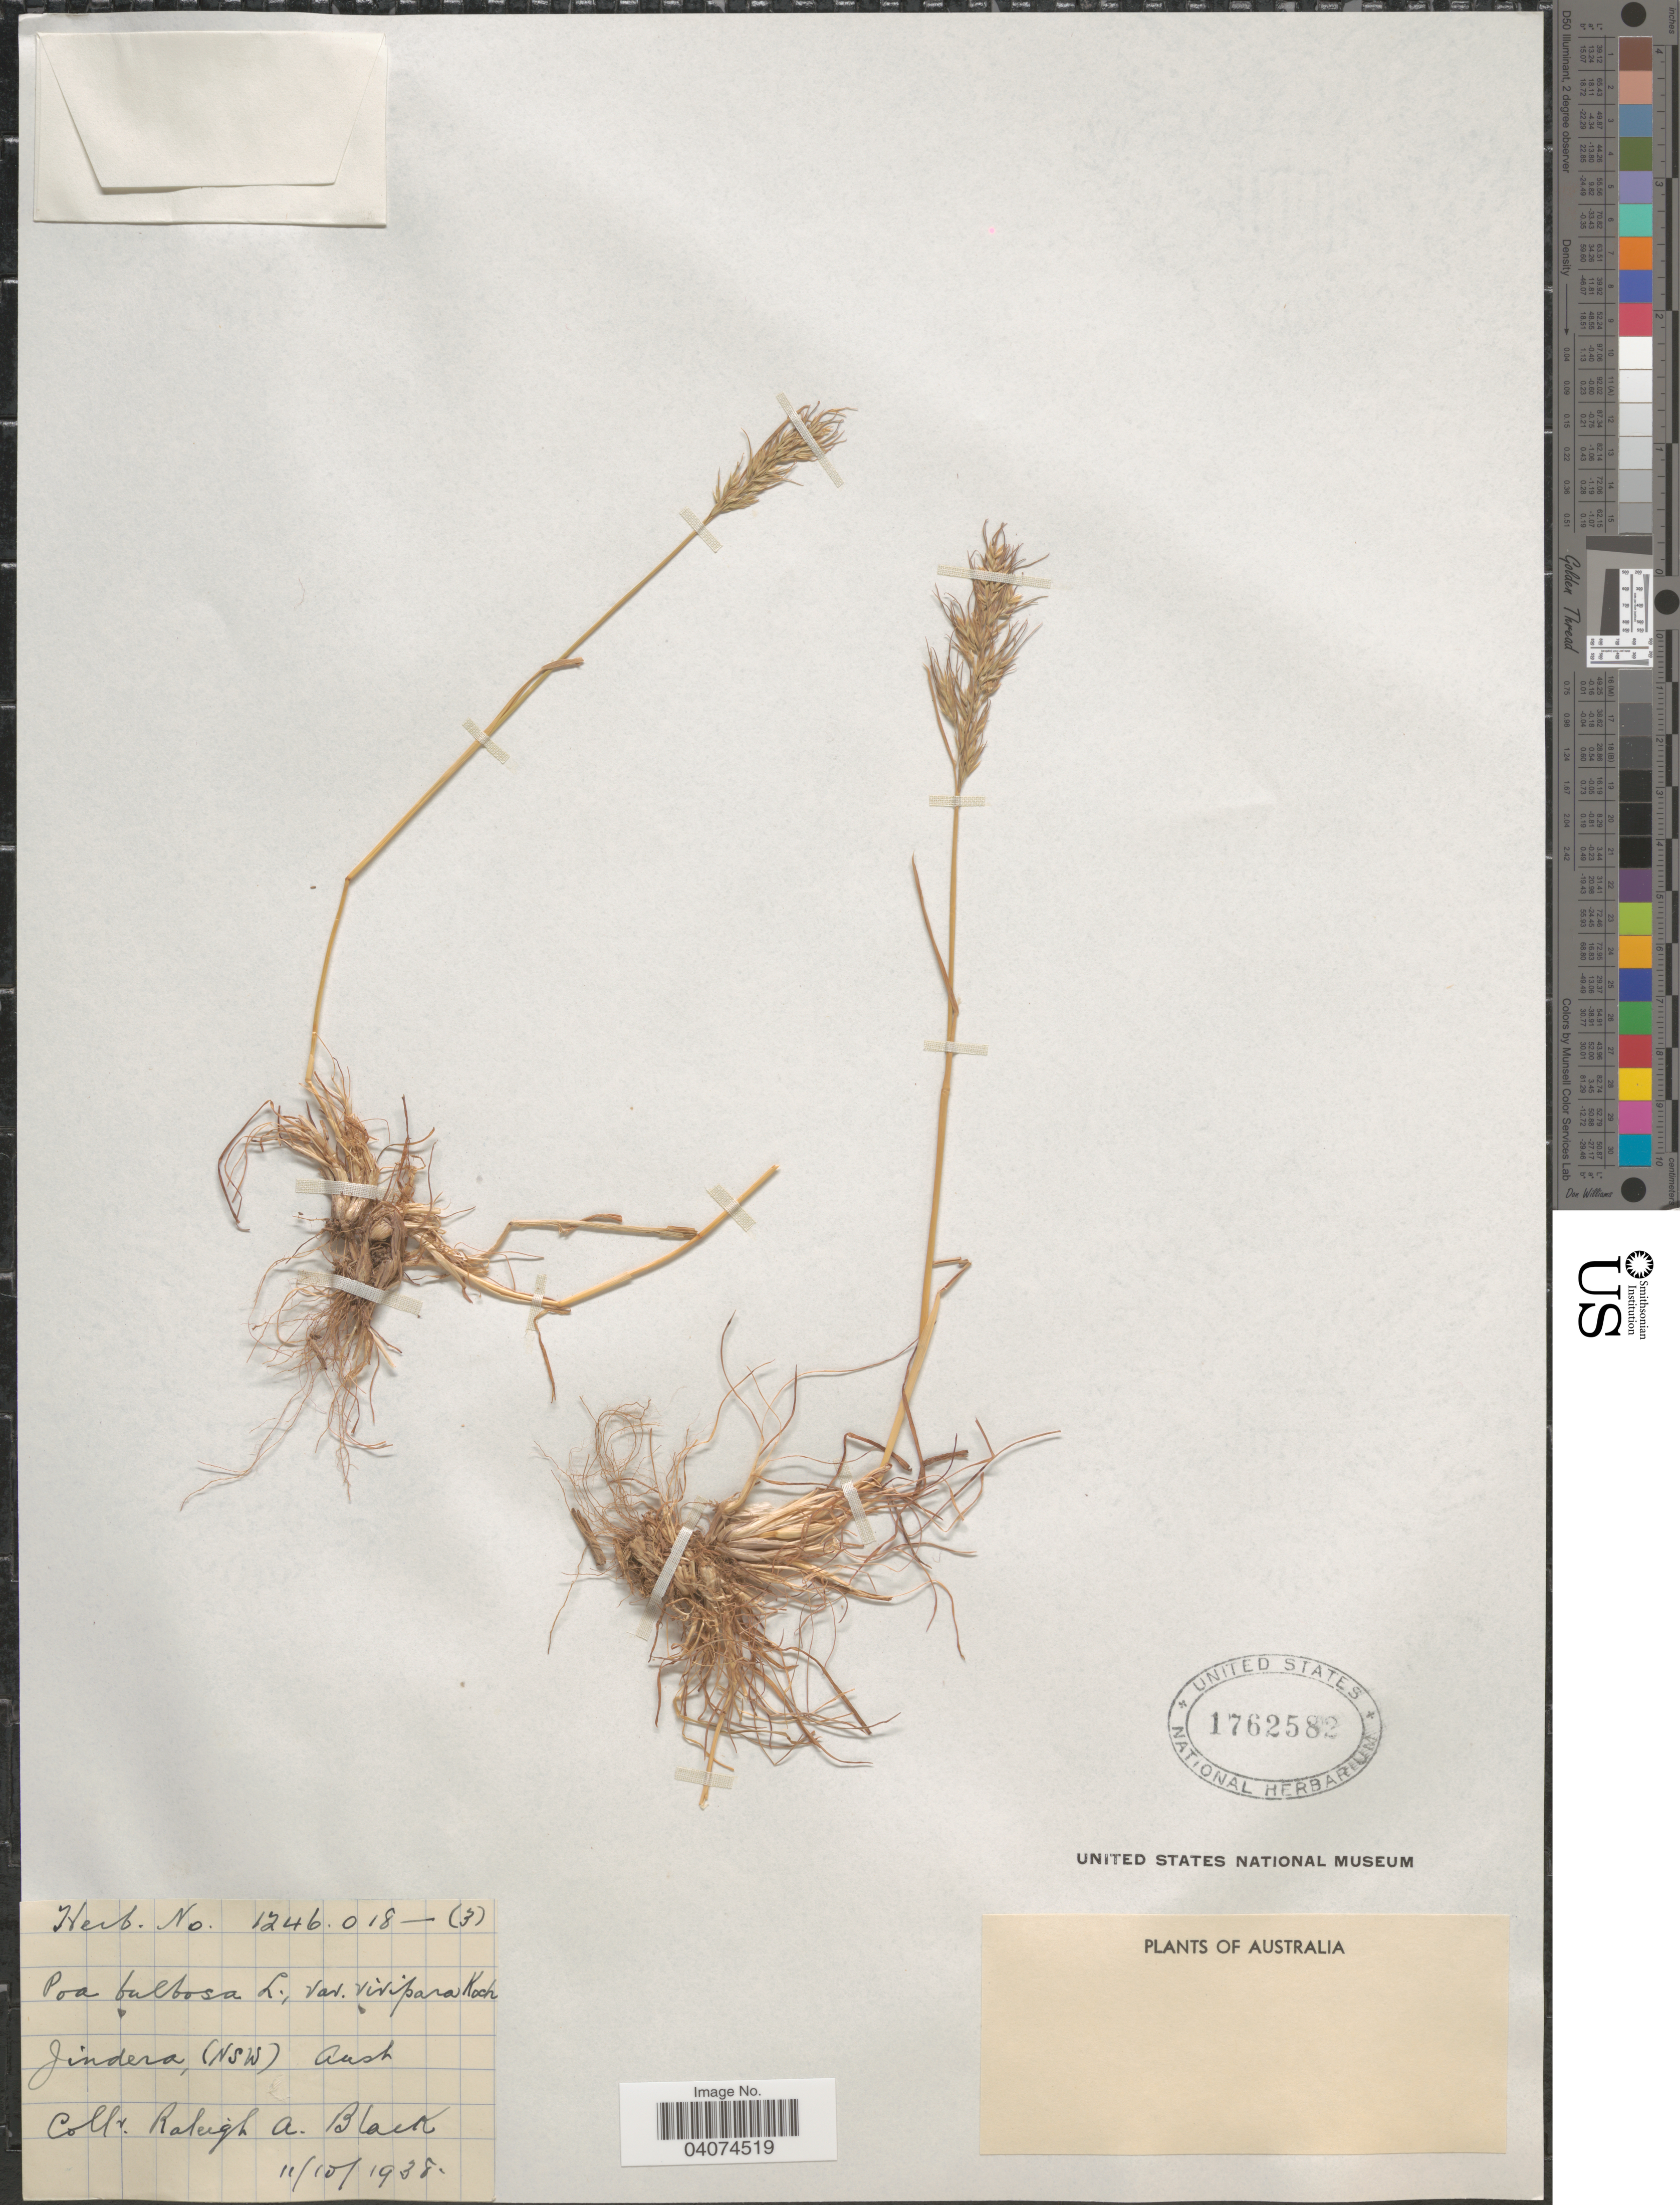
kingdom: Plantae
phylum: Tracheophyta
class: Liliopsida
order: Poales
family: Poaceae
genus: Poa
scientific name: Poa bulbosa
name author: L.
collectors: R. A. Black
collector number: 1246018-(03)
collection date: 1938-10-11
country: Australia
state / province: New South Wales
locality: Jindera.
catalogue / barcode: US 1762582